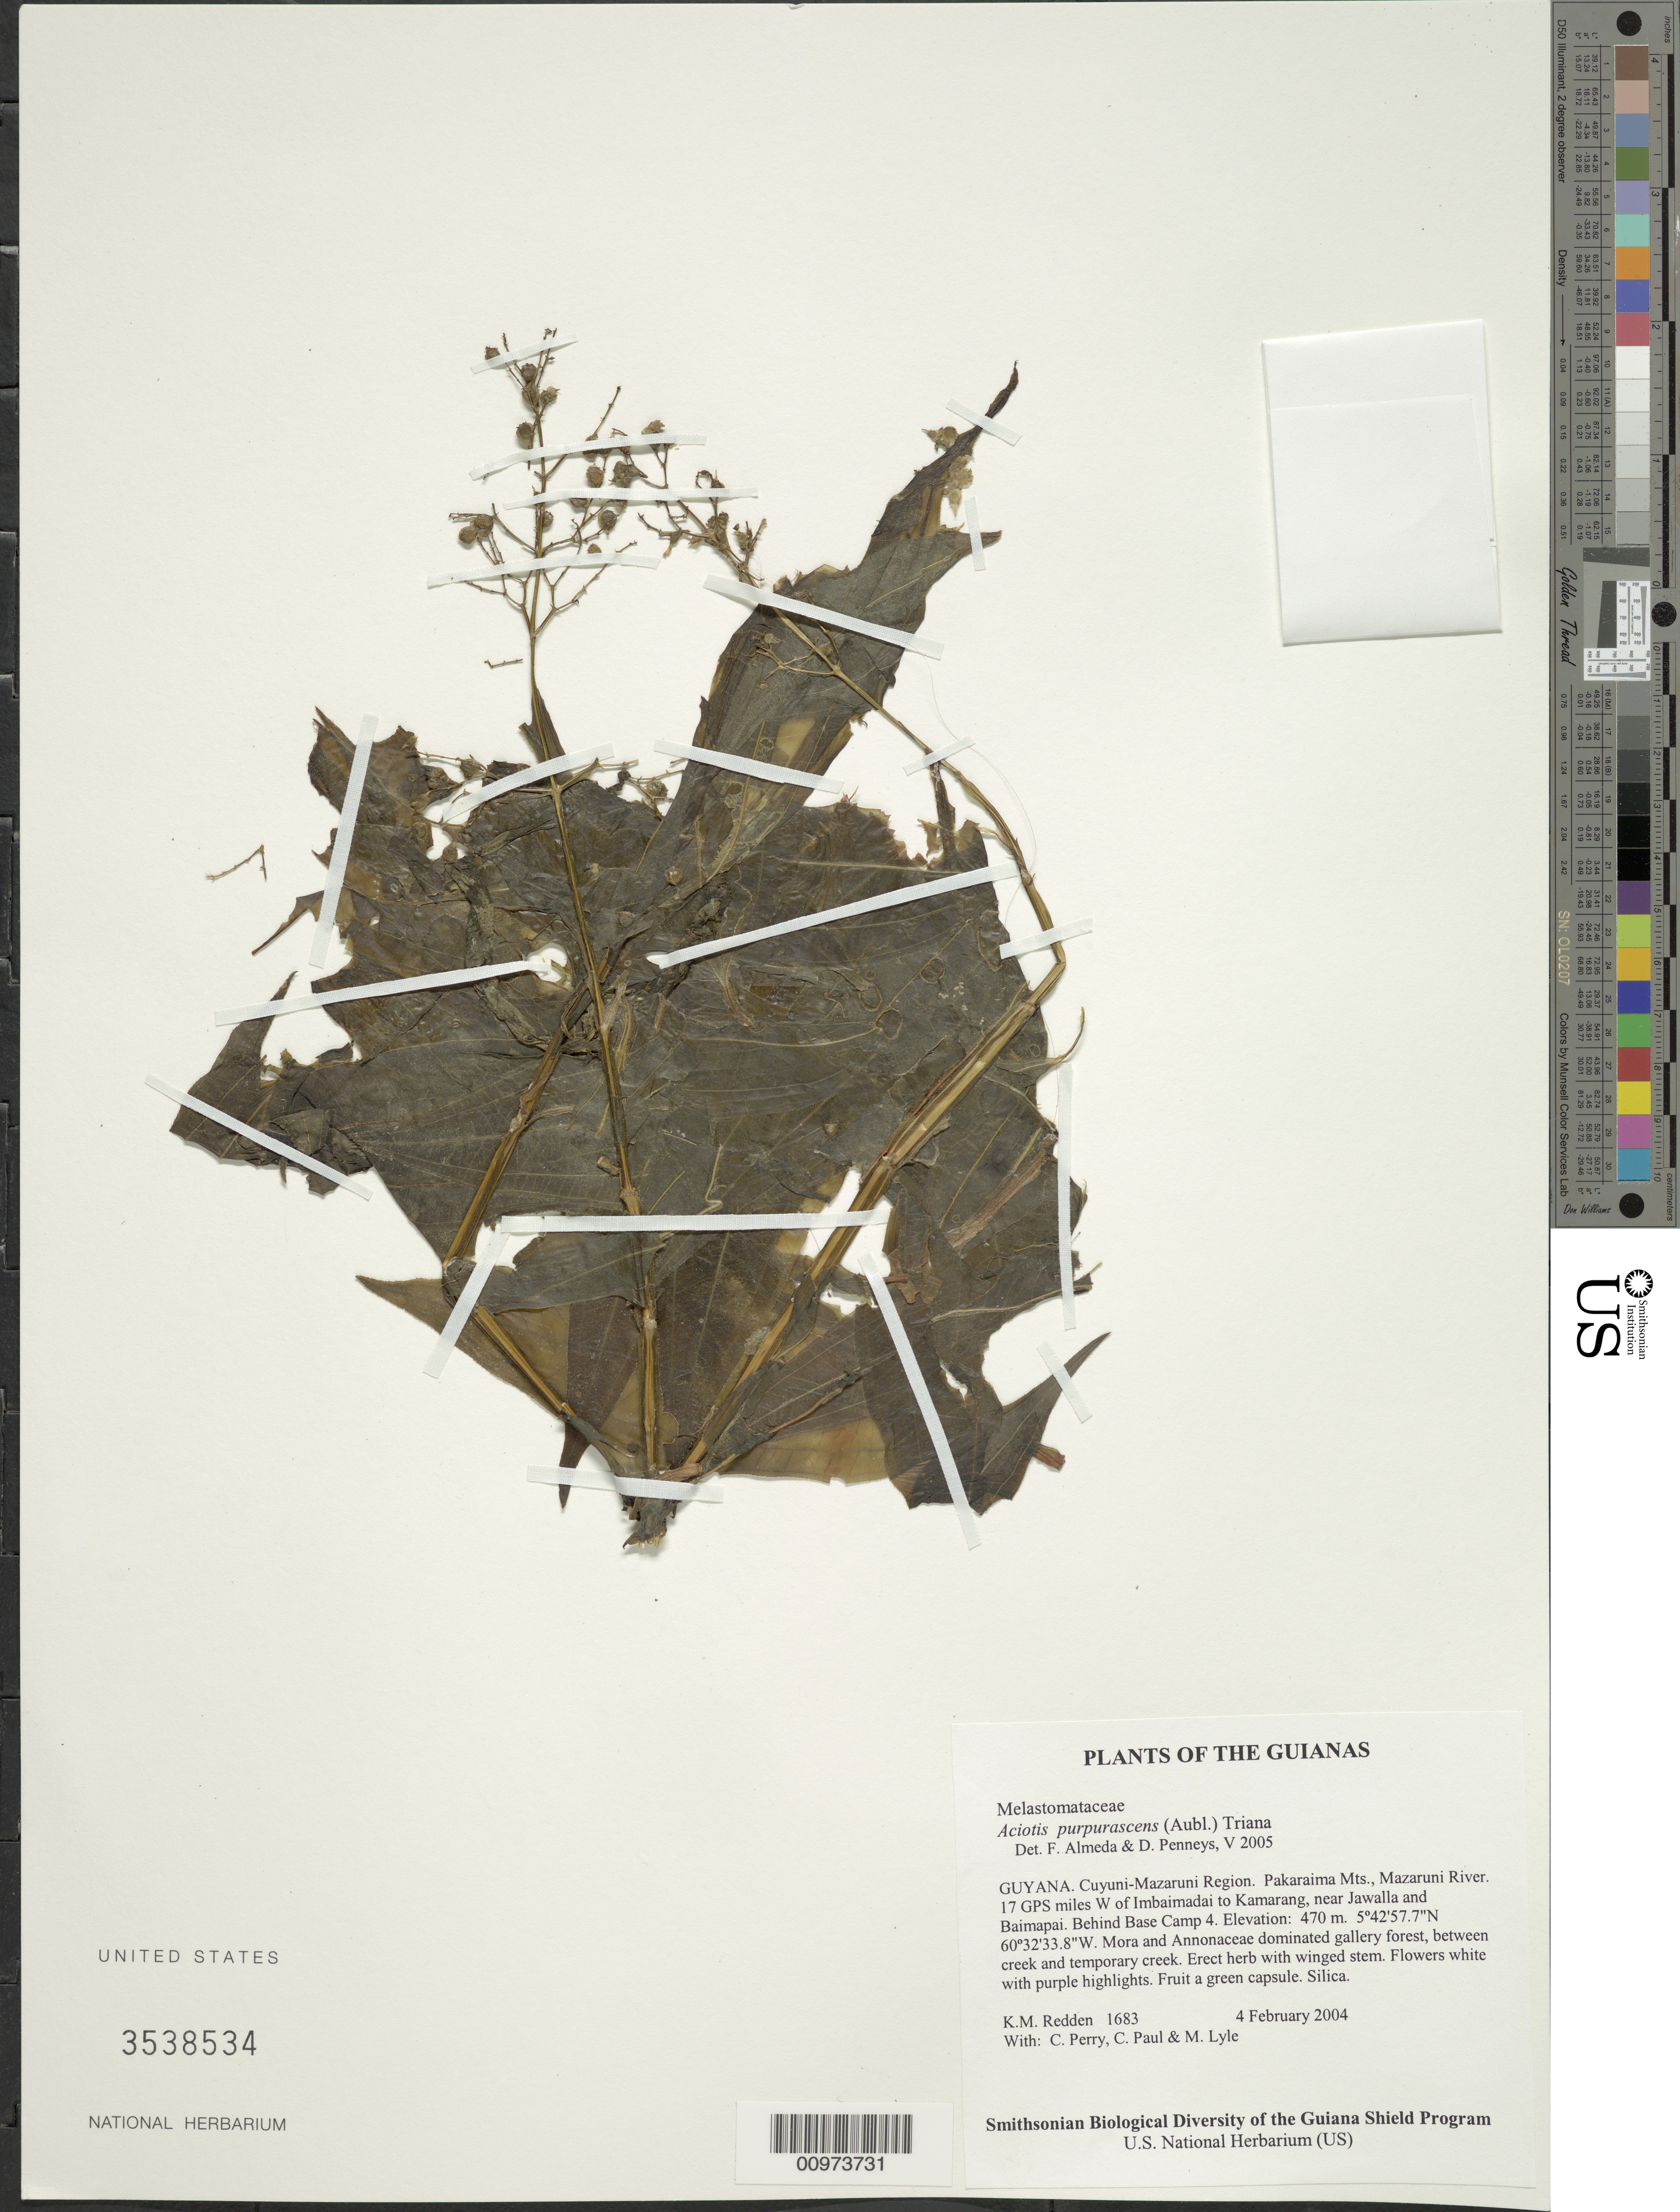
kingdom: Plantae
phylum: Tracheophyta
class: Magnoliopsida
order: Myrtales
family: Melastomataceae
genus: Aciotis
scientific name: Aciotis purpurascens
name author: (Aubl.) Triana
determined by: Almeda, F.; Penneys, D. S.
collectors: K. M. Redden, C. Perry, C. Paul & M. Lyle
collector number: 1683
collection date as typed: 4 February 2004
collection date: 2004-02-04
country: Guyana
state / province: Cuyuni-Mazaruni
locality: Pakaraima Mts., Mazaruni River. 17 GPS miles W of Imbaimadai to Kamarang, near Jawalla and Baimapai. Behind Base Camp 4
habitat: Mora and Annonaceae dominated gallery forest, between creek and temporary creek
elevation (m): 470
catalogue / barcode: US 3538534